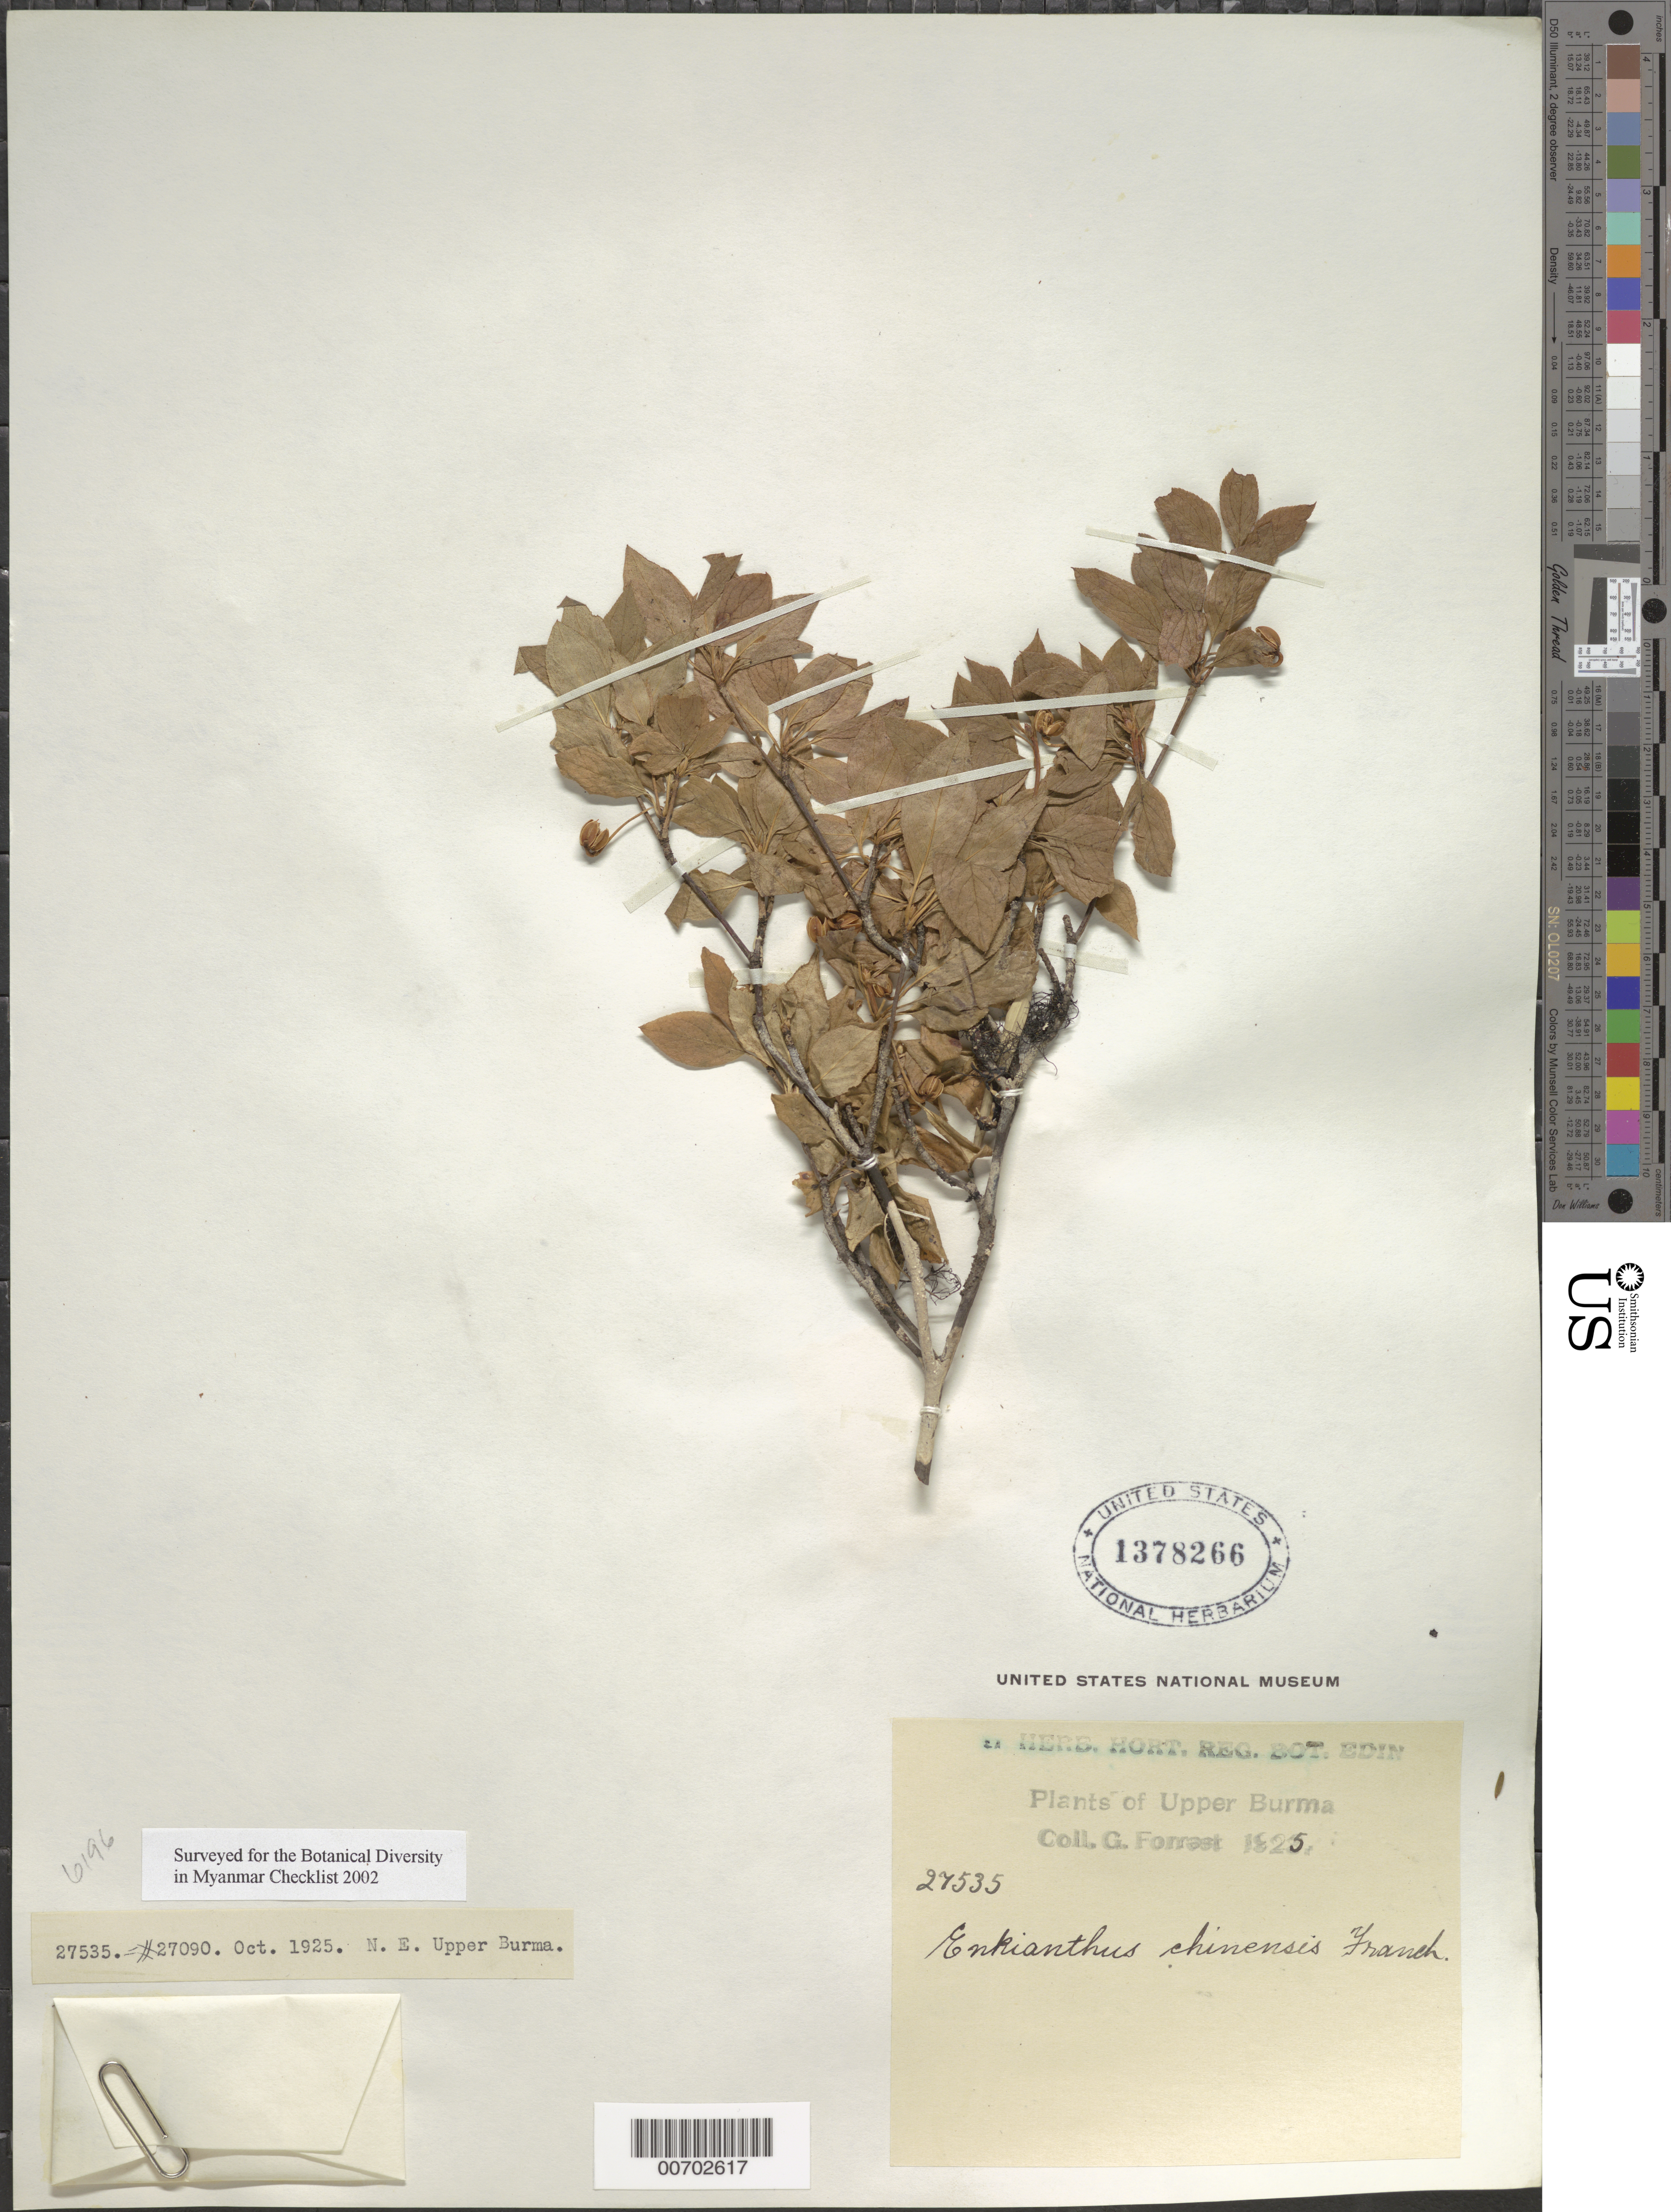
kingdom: Plantae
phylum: Tracheophyta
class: Magnoliopsida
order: Ericales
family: Ericaceae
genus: Enkianthus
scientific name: Enkianthus chinensis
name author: Franch.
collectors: G. Forrest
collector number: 27535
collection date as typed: Oct 1925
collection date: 1925-10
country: Myanmar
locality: N.E. Upper Burma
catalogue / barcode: US 1378266